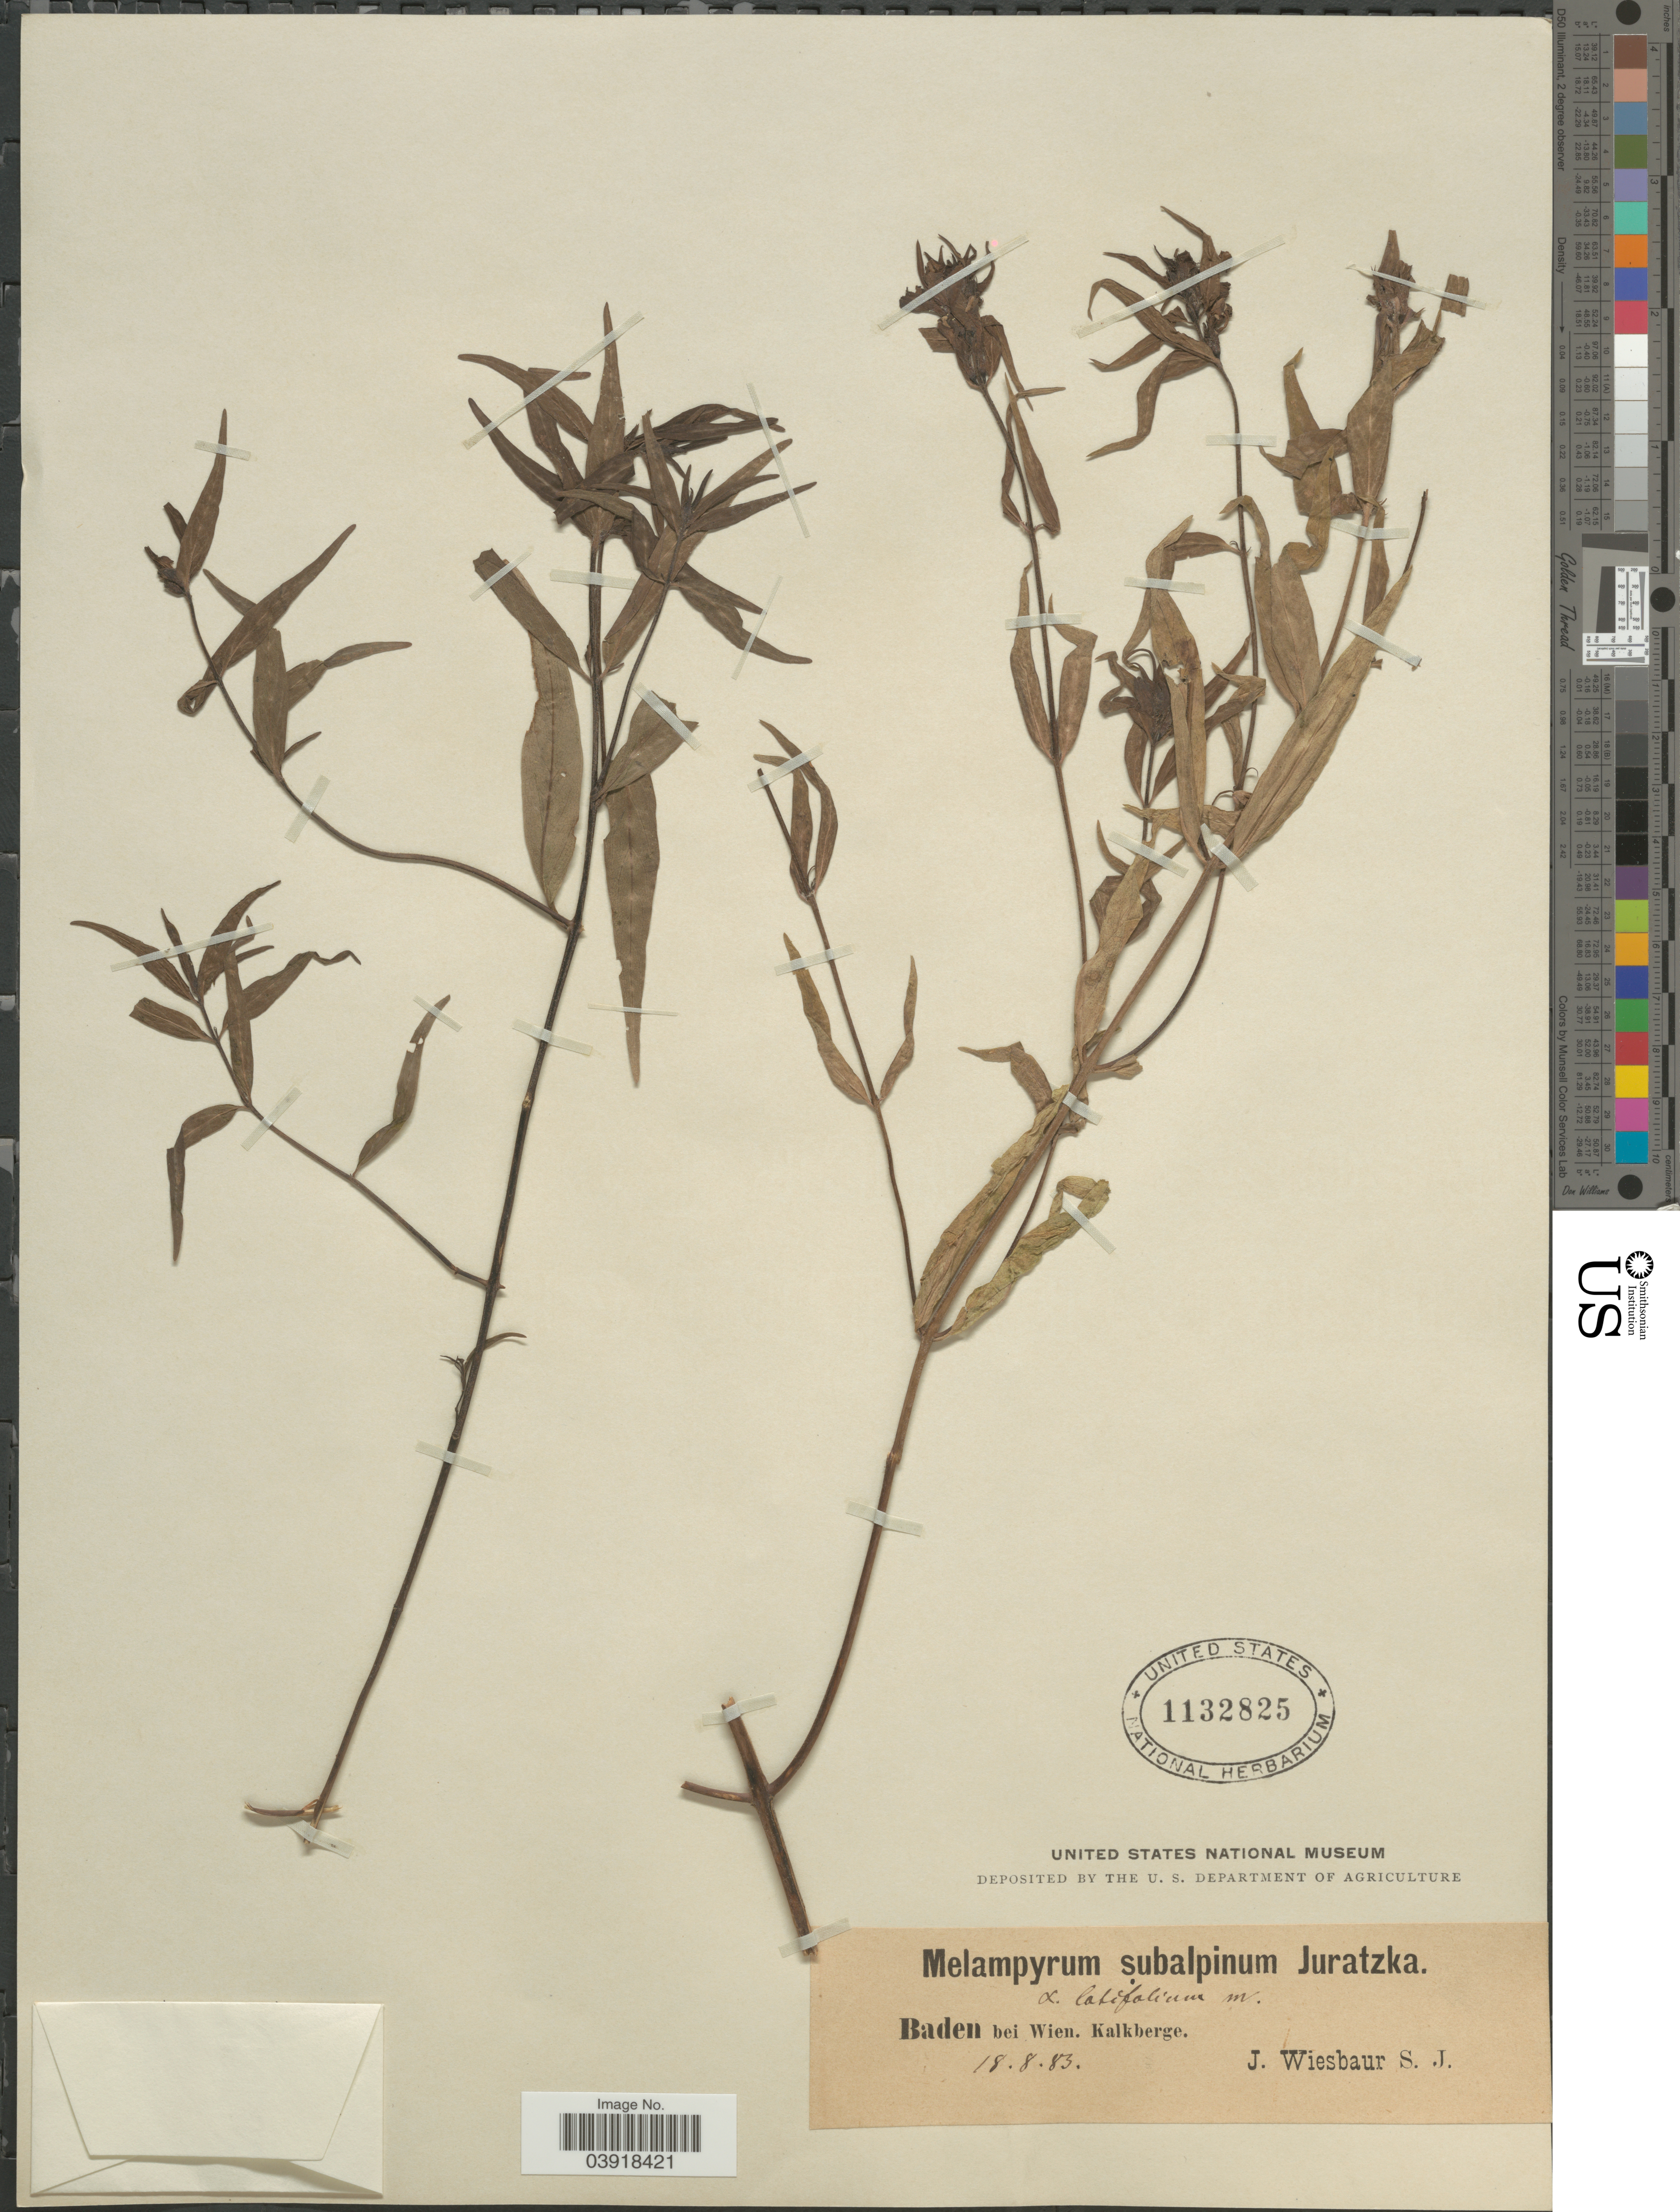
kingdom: Plantae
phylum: Tracheophyta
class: Magnoliopsida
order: Lamiales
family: Orobanchaceae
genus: Melampyrum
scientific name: Melampyrum subalpinum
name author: (Jur.) A. Kern.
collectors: J. Wiesbaur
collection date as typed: Transcribed d/m/y: 18/8/83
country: Austria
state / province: Wien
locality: Baden bei Wien. Kalkberge.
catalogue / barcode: US 1132825